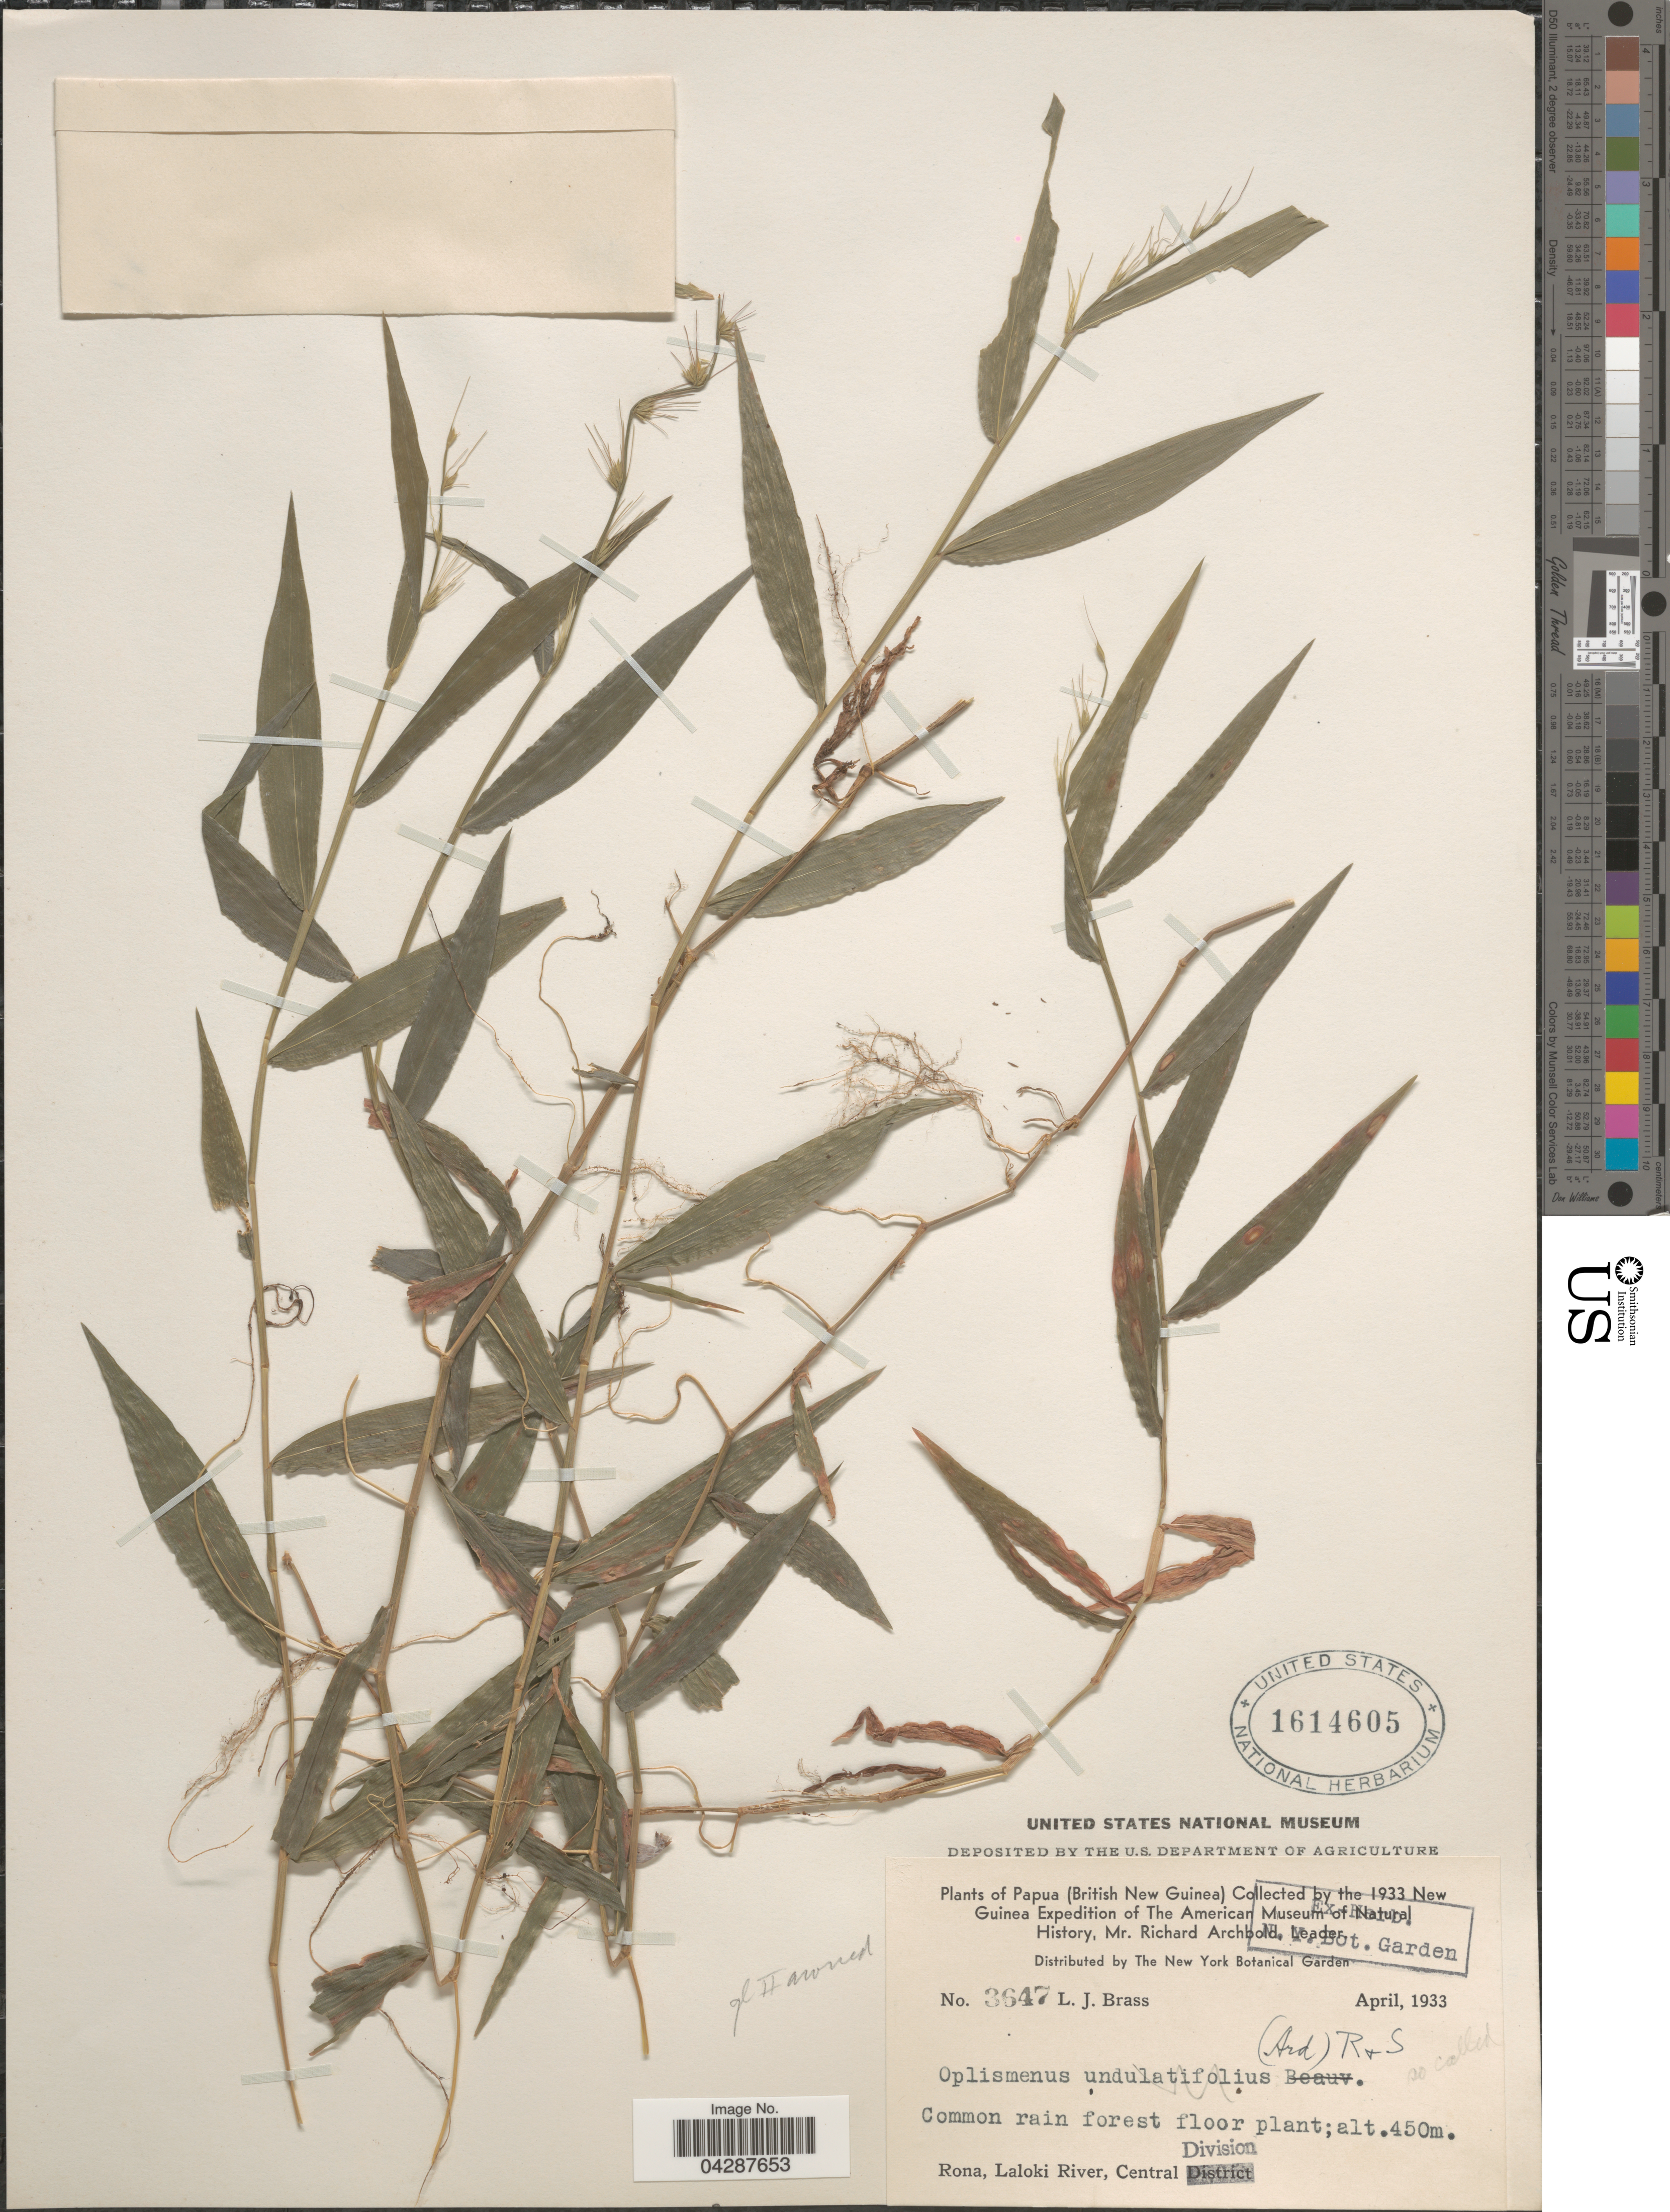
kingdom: Plantae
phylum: Tracheophyta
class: Liliopsida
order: Poales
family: Poaceae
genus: Oplismenus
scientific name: Oplismenus sp.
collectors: L. J. Brass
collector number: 3647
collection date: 1933-04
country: Papua New Guinea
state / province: Central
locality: Papua (British New Guinea). 1933 New Guinea Expedition of The American Museum of Natural History. Rona, Laloki River, Central Division.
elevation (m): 450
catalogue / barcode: US 1614605